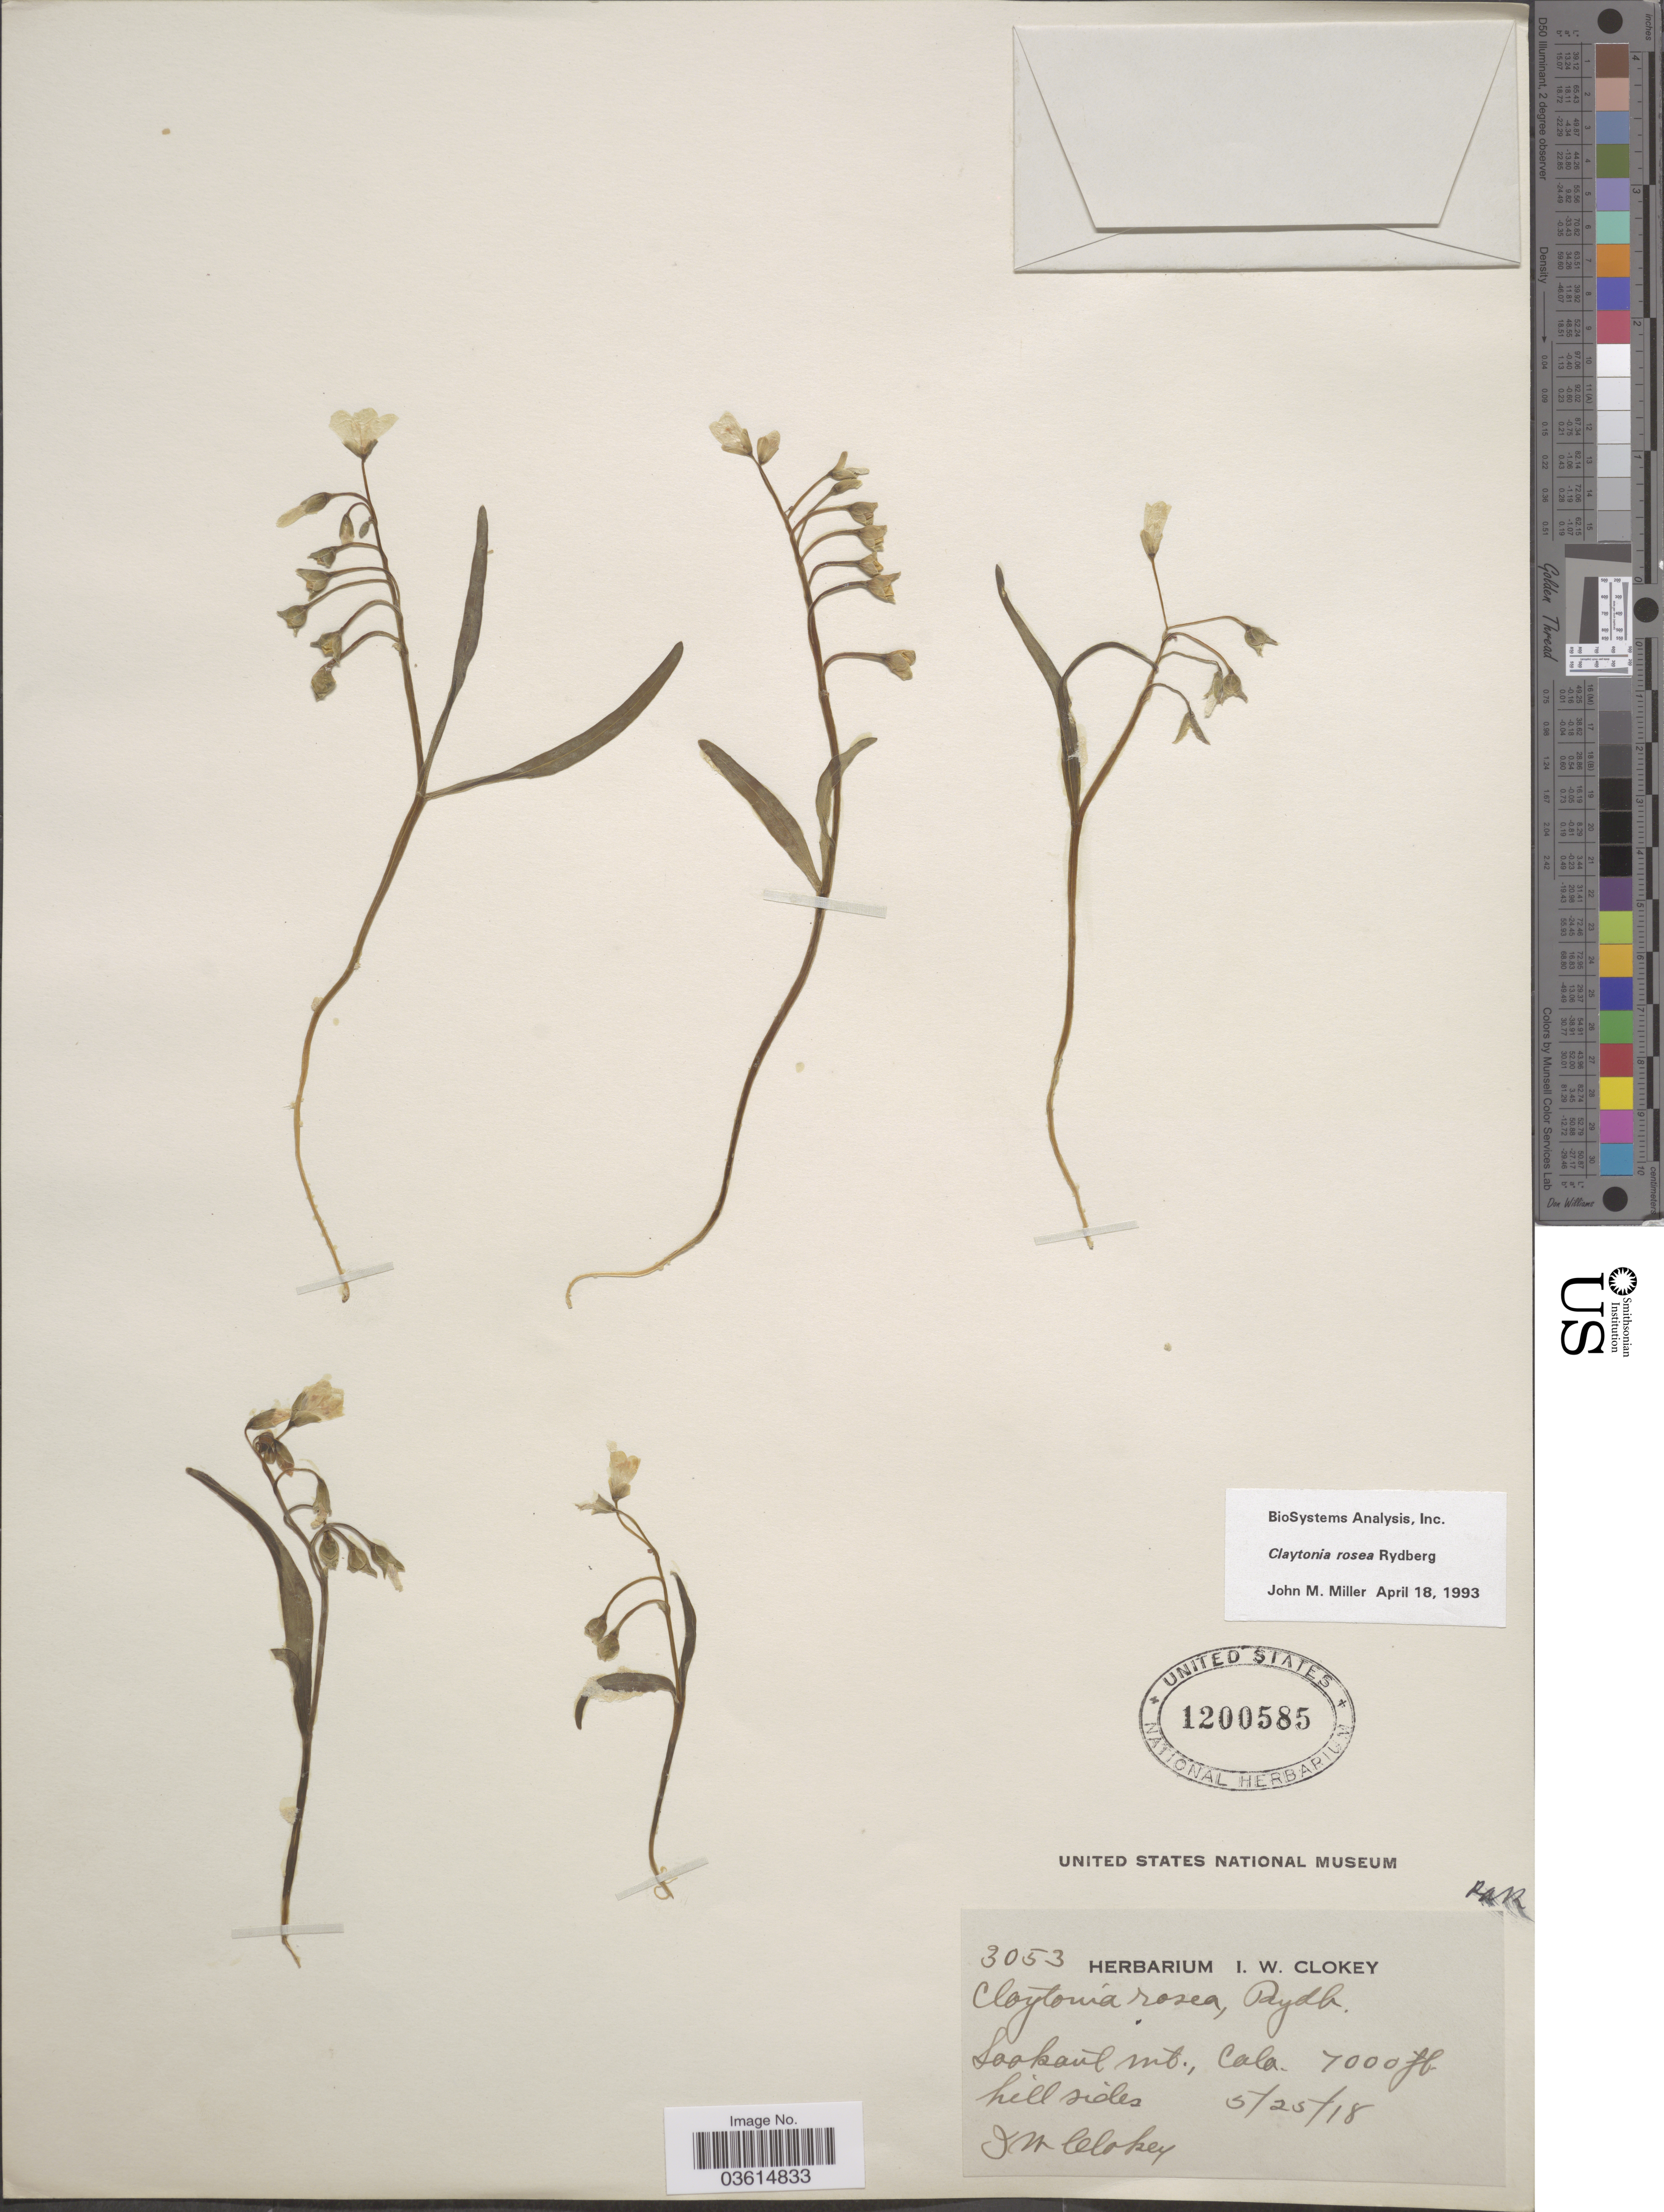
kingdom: Plantae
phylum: Tracheophyta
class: Magnoliopsida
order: Caryophyllales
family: Montiaceae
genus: Claytonia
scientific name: Claytonia rosea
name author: Rydb.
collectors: I. W. Clokey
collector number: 3053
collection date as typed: Transcribed d/m/y: 25/5/18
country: United States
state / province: Colorado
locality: Lookout Mt.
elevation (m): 2134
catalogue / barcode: US 1200585